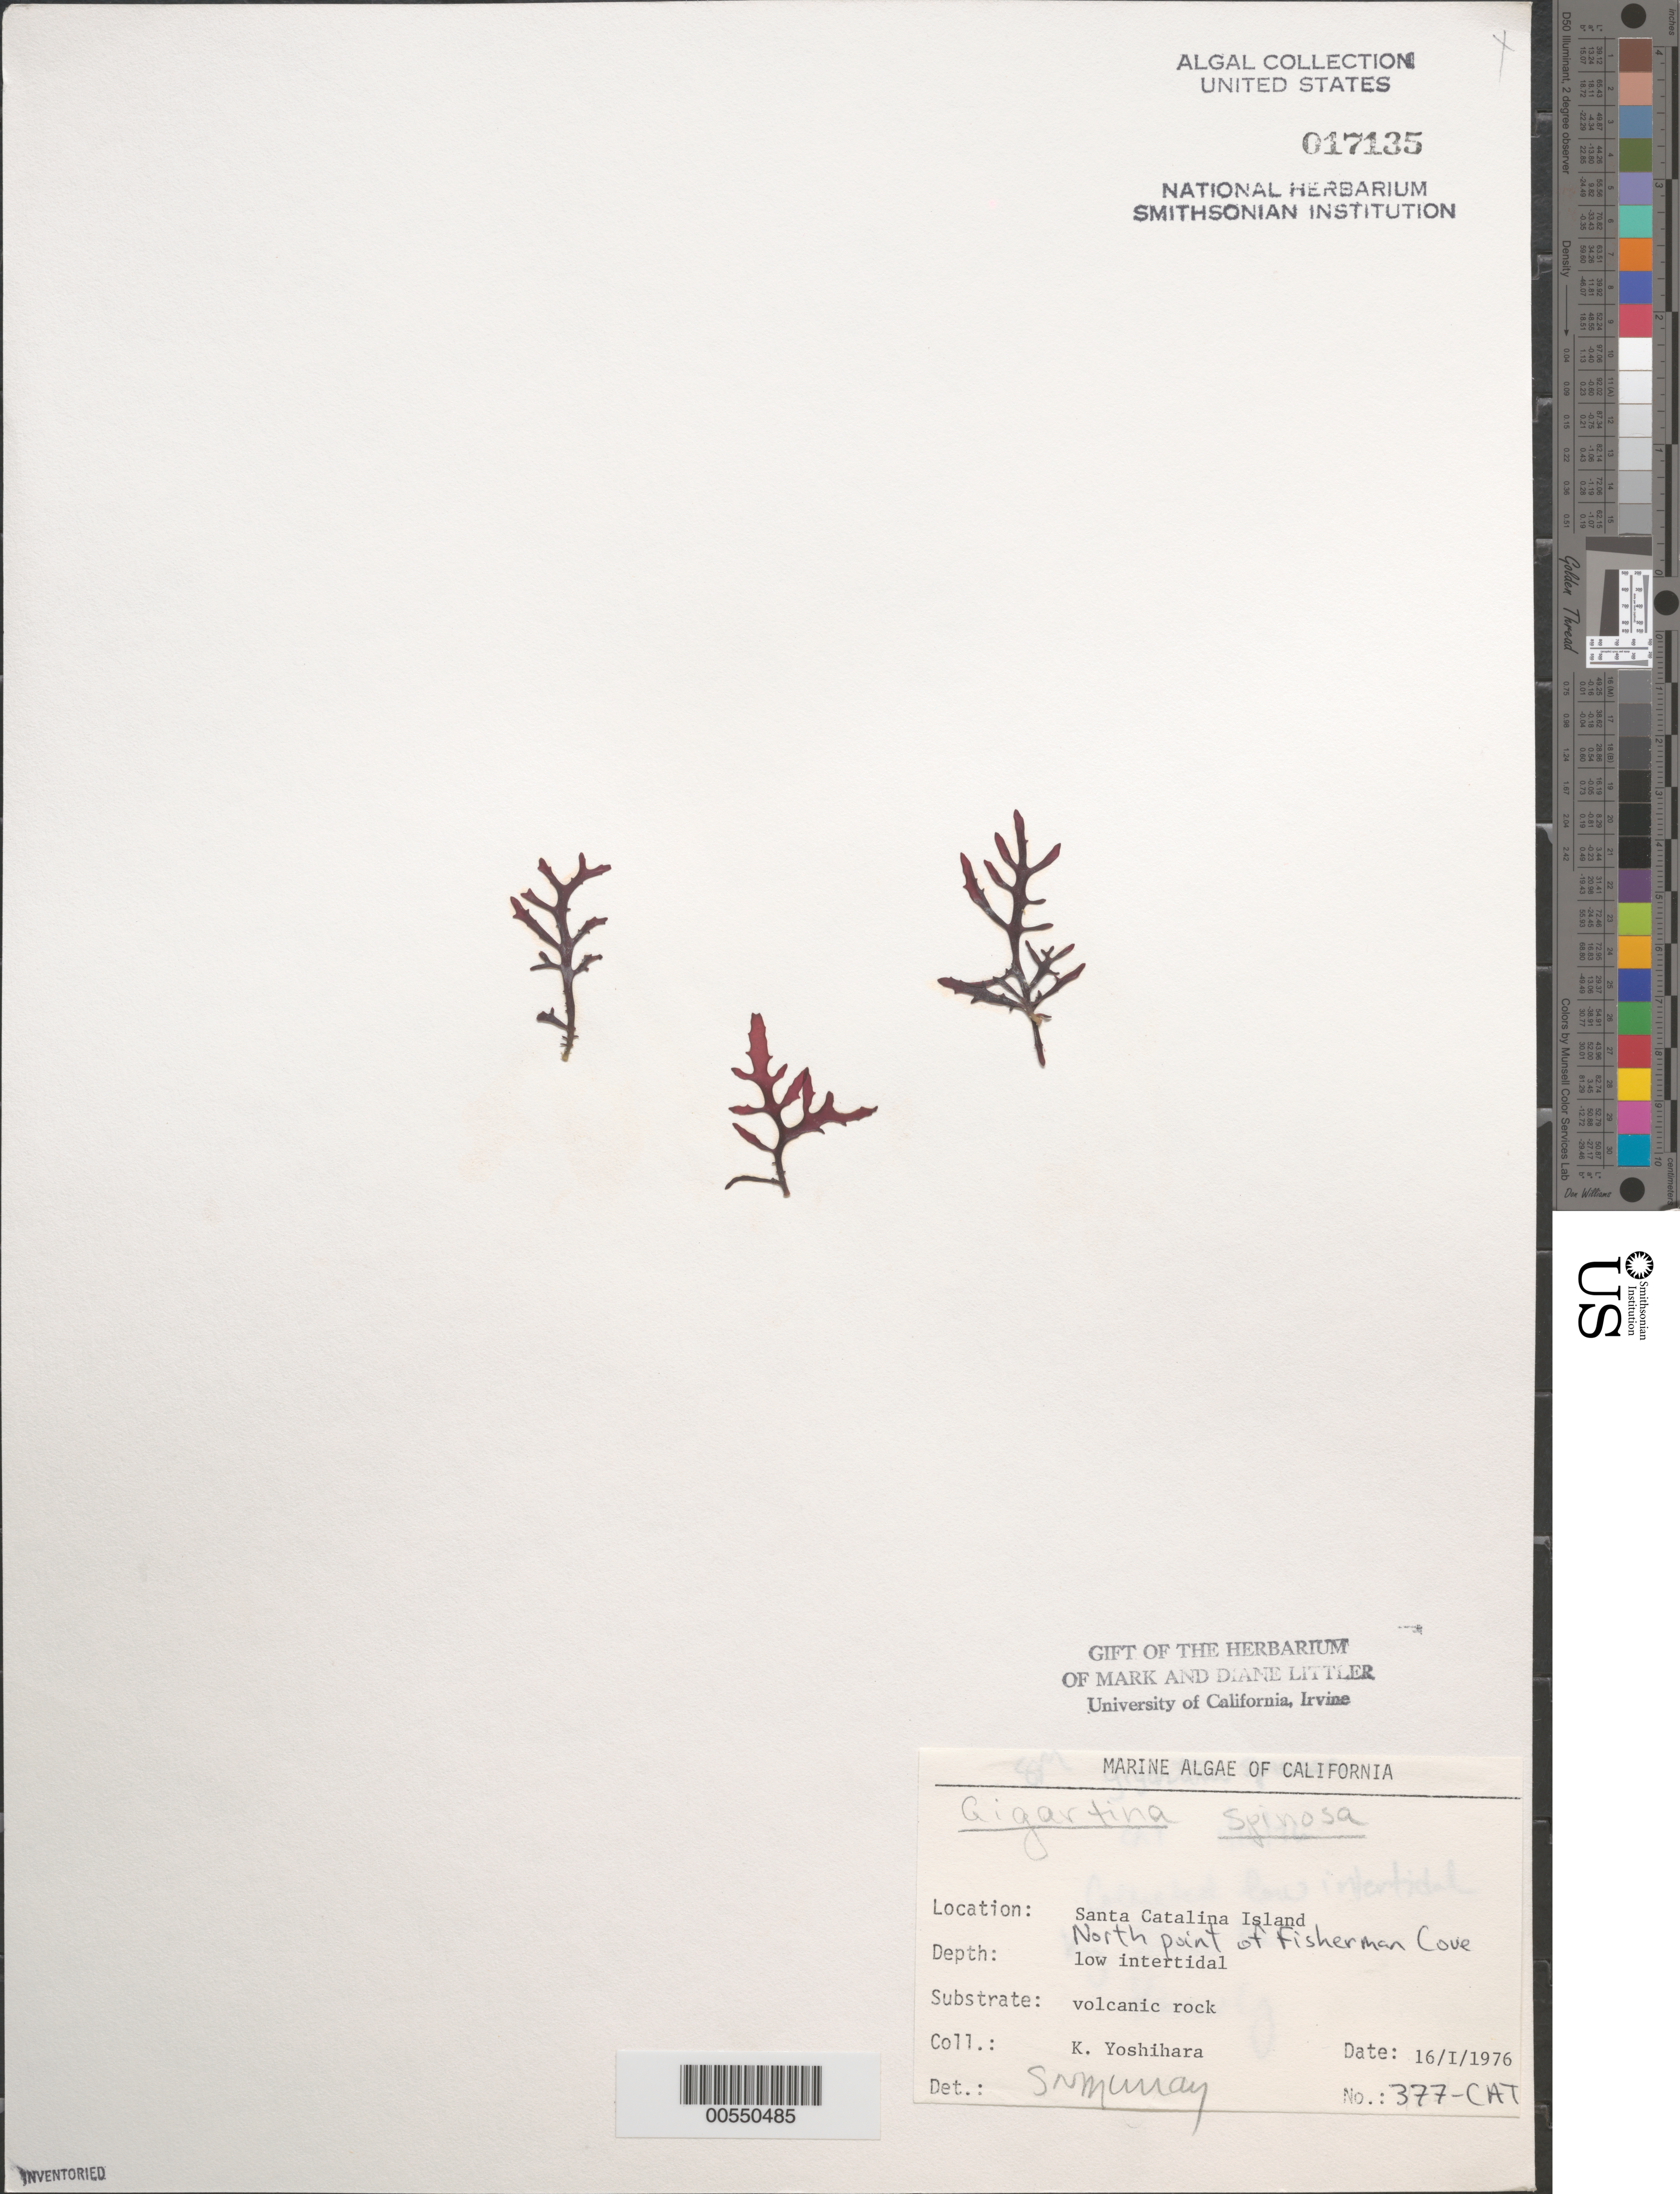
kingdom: Plantae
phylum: Rhodophyta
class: Florideophyceae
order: Gigartinales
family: Gigartinaceae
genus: Chondracanthus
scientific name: Chondracanthus spinosus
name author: (Kütz.) Guiry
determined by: Algae name updating Project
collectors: K. Yoshihara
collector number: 377-cat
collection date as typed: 16 Jan 1976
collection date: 1976-01-16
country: United States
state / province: California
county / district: Los Angeles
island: Santa Catalina Island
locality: Fishermen Cove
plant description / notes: BLM-SOCALBIGHT Rocky Intertidal Survey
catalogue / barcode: US 17135